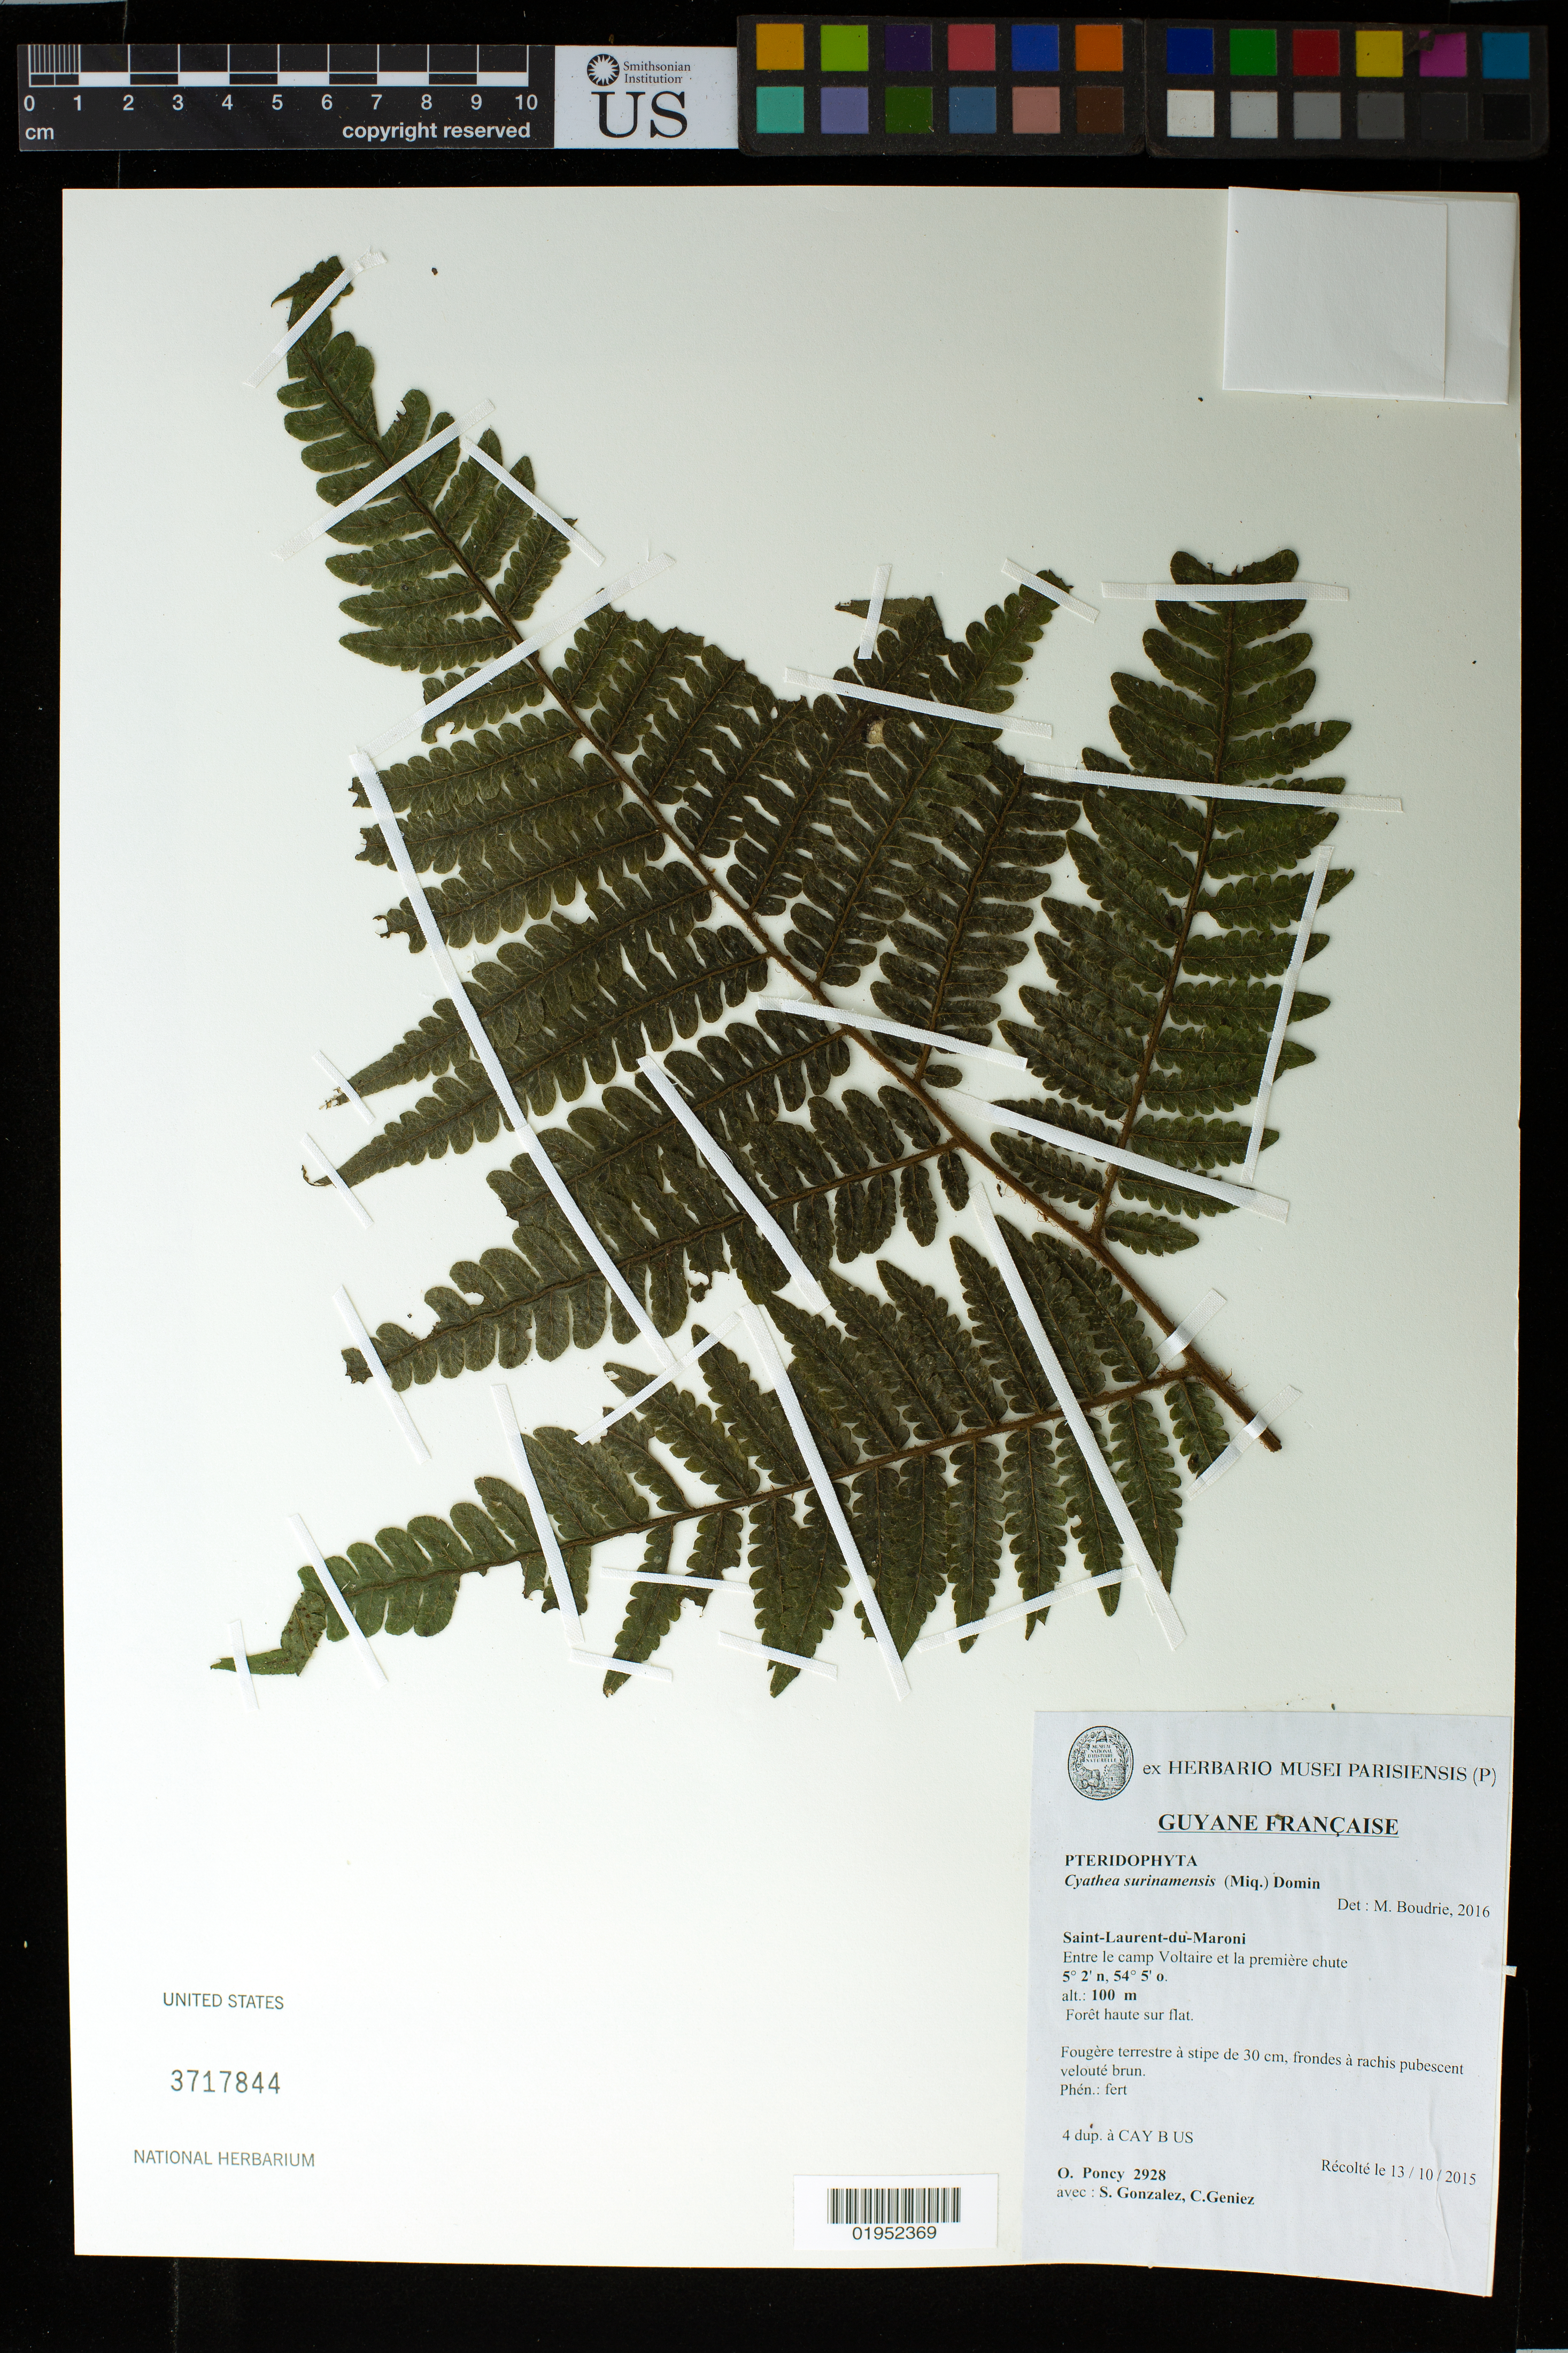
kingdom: Plantae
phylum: Tracheophyta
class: Polypodiopsida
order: Cyatheales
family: Cyatheaceae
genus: Cyathea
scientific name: Cyathea surinamensis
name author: (Miq.) Domin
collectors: O. Poncy, S. Gonzalez & C. Geniez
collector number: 2928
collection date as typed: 13 Oct 2015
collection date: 2015-10-13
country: French Guiana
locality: Saint-Laurent-du-Maroni: Entre le camp Voltaire et la premiere chute a 1 km du camp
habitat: Foret haute sur flat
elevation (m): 100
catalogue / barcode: US 3717844